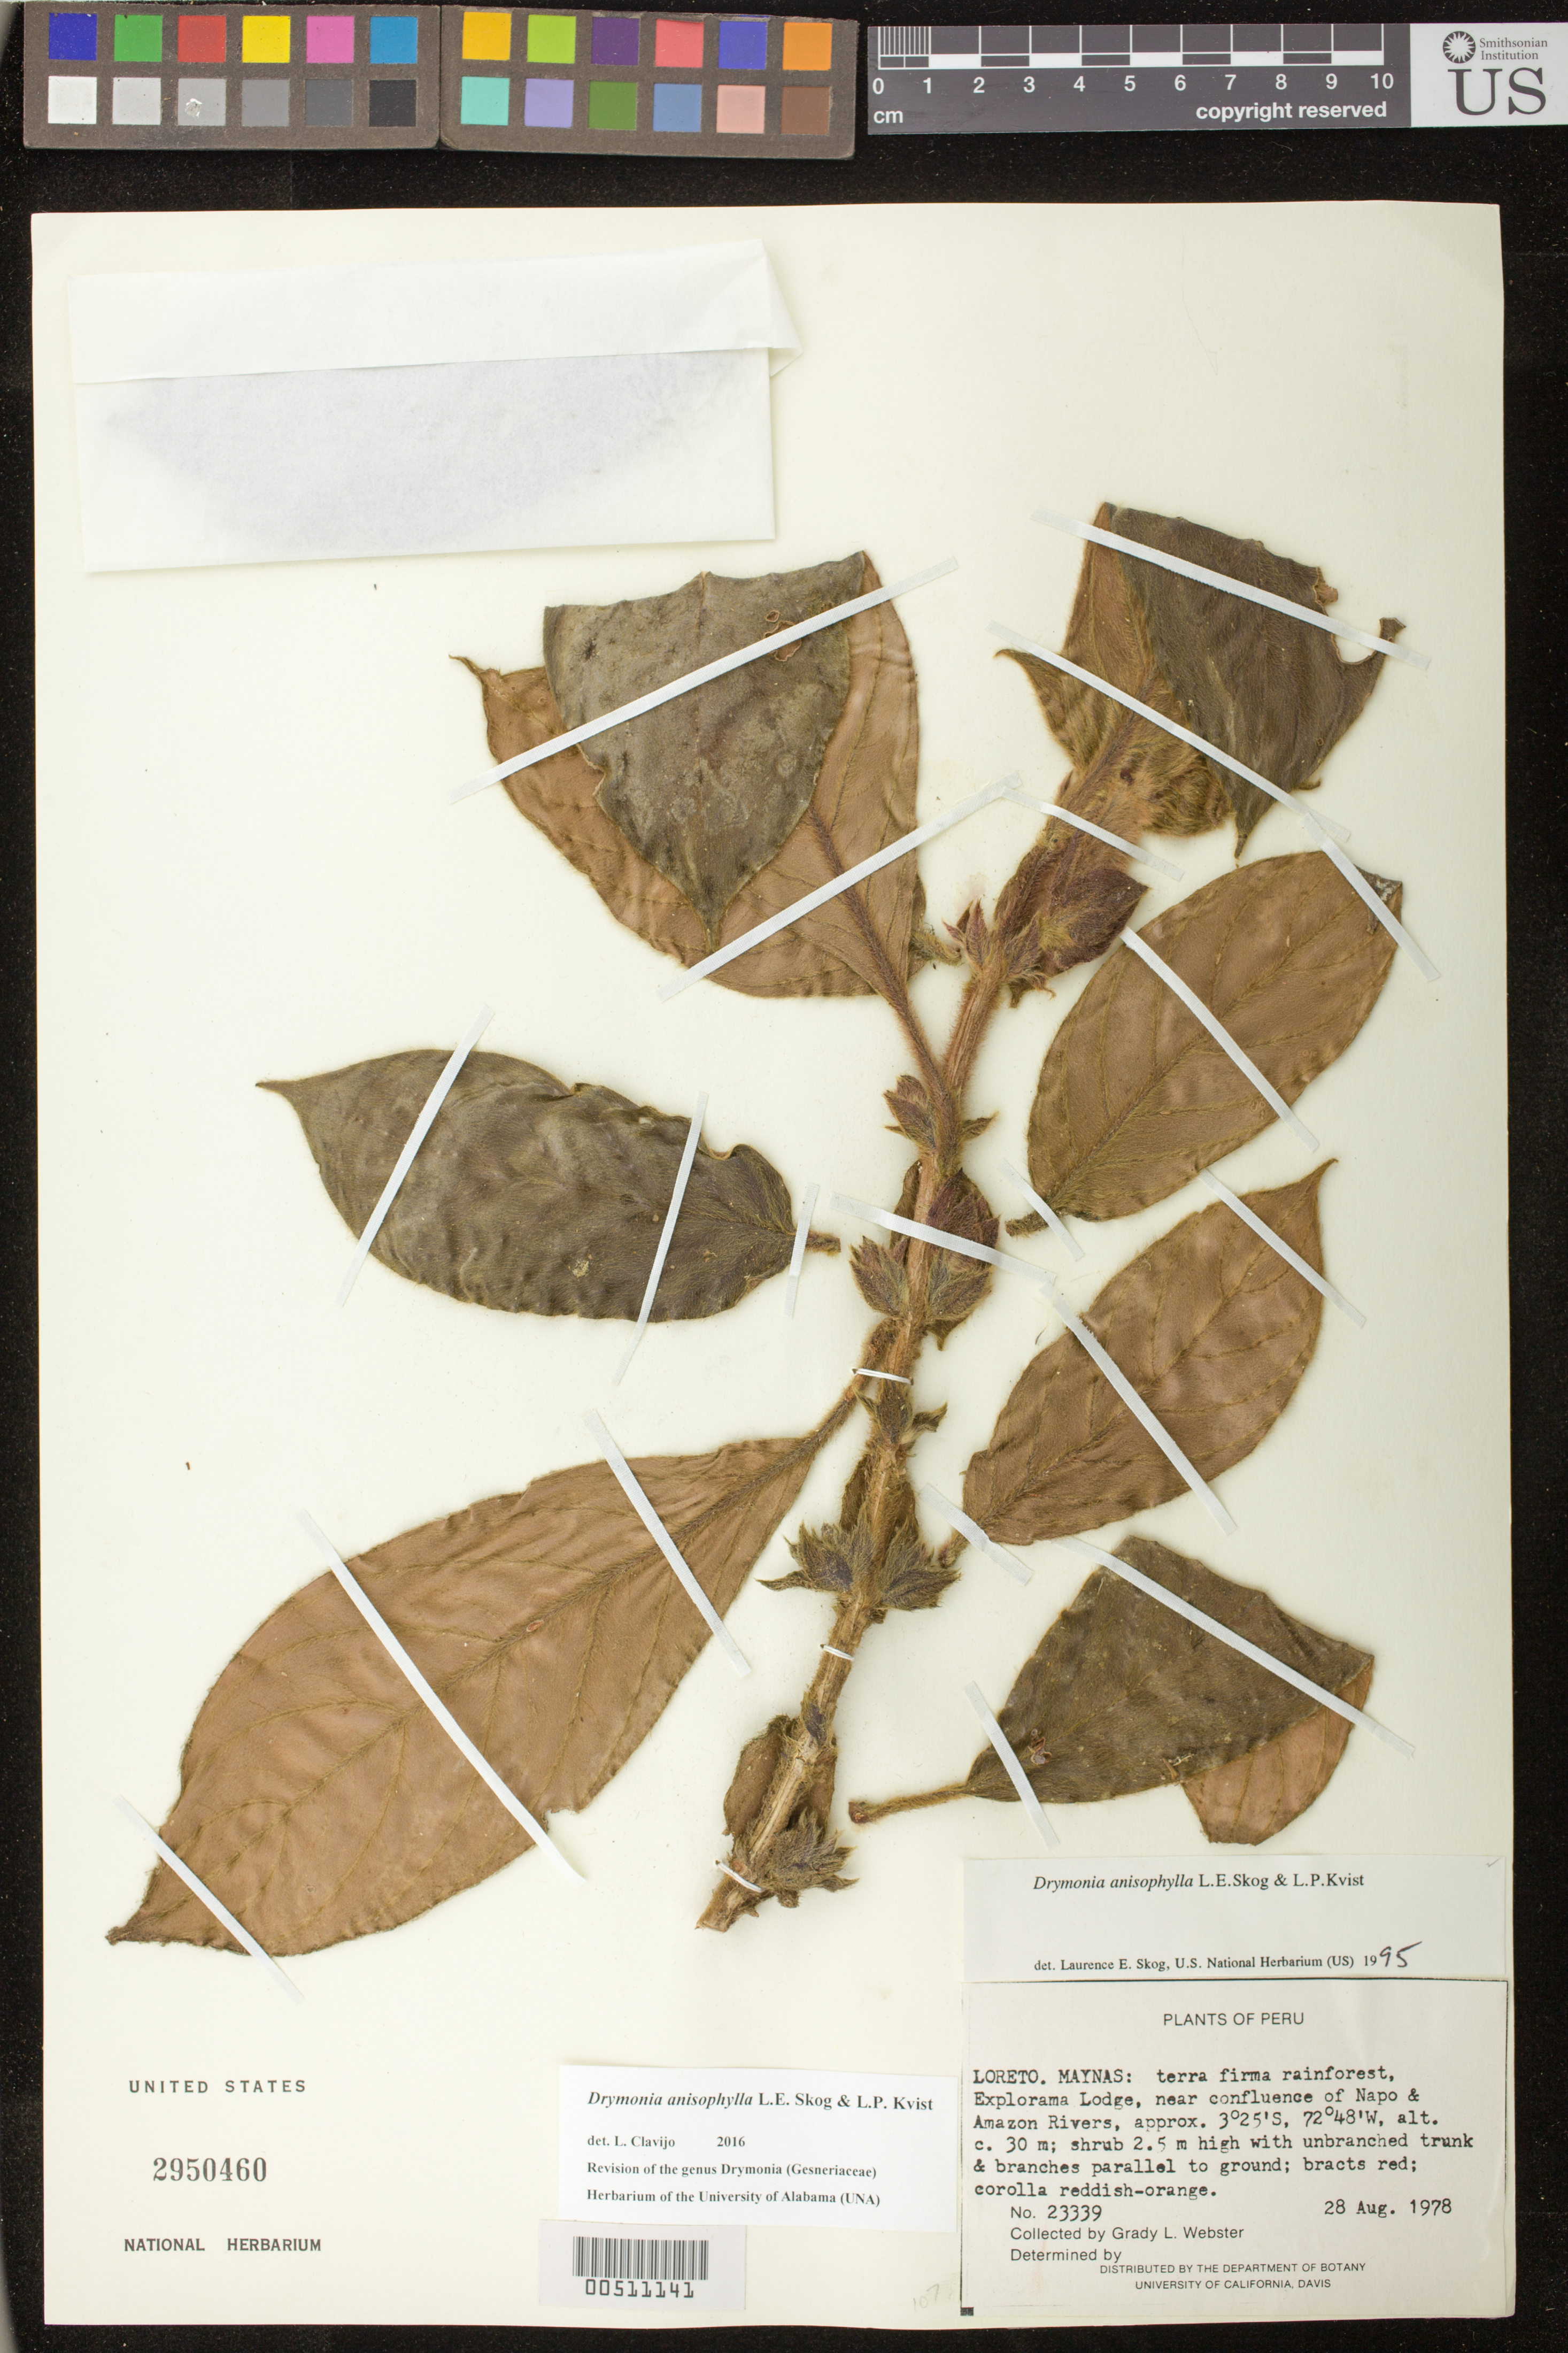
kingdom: Plantae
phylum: Tracheophyta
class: Magnoliopsida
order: Lamiales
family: Gesneriaceae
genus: Drymonia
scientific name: Drymonia anisophylla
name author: L.E. Skog & L.P. Kvist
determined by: Skog, Laurence E.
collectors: G. L. Webster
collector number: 23339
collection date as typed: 28 Aug 1978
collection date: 1978-08-28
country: Peru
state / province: Loreto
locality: Maynas; Explorama Lodge, near confluence of Napo and Amazon Rivers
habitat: Terra firme rainforest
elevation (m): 30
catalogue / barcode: US 2950460